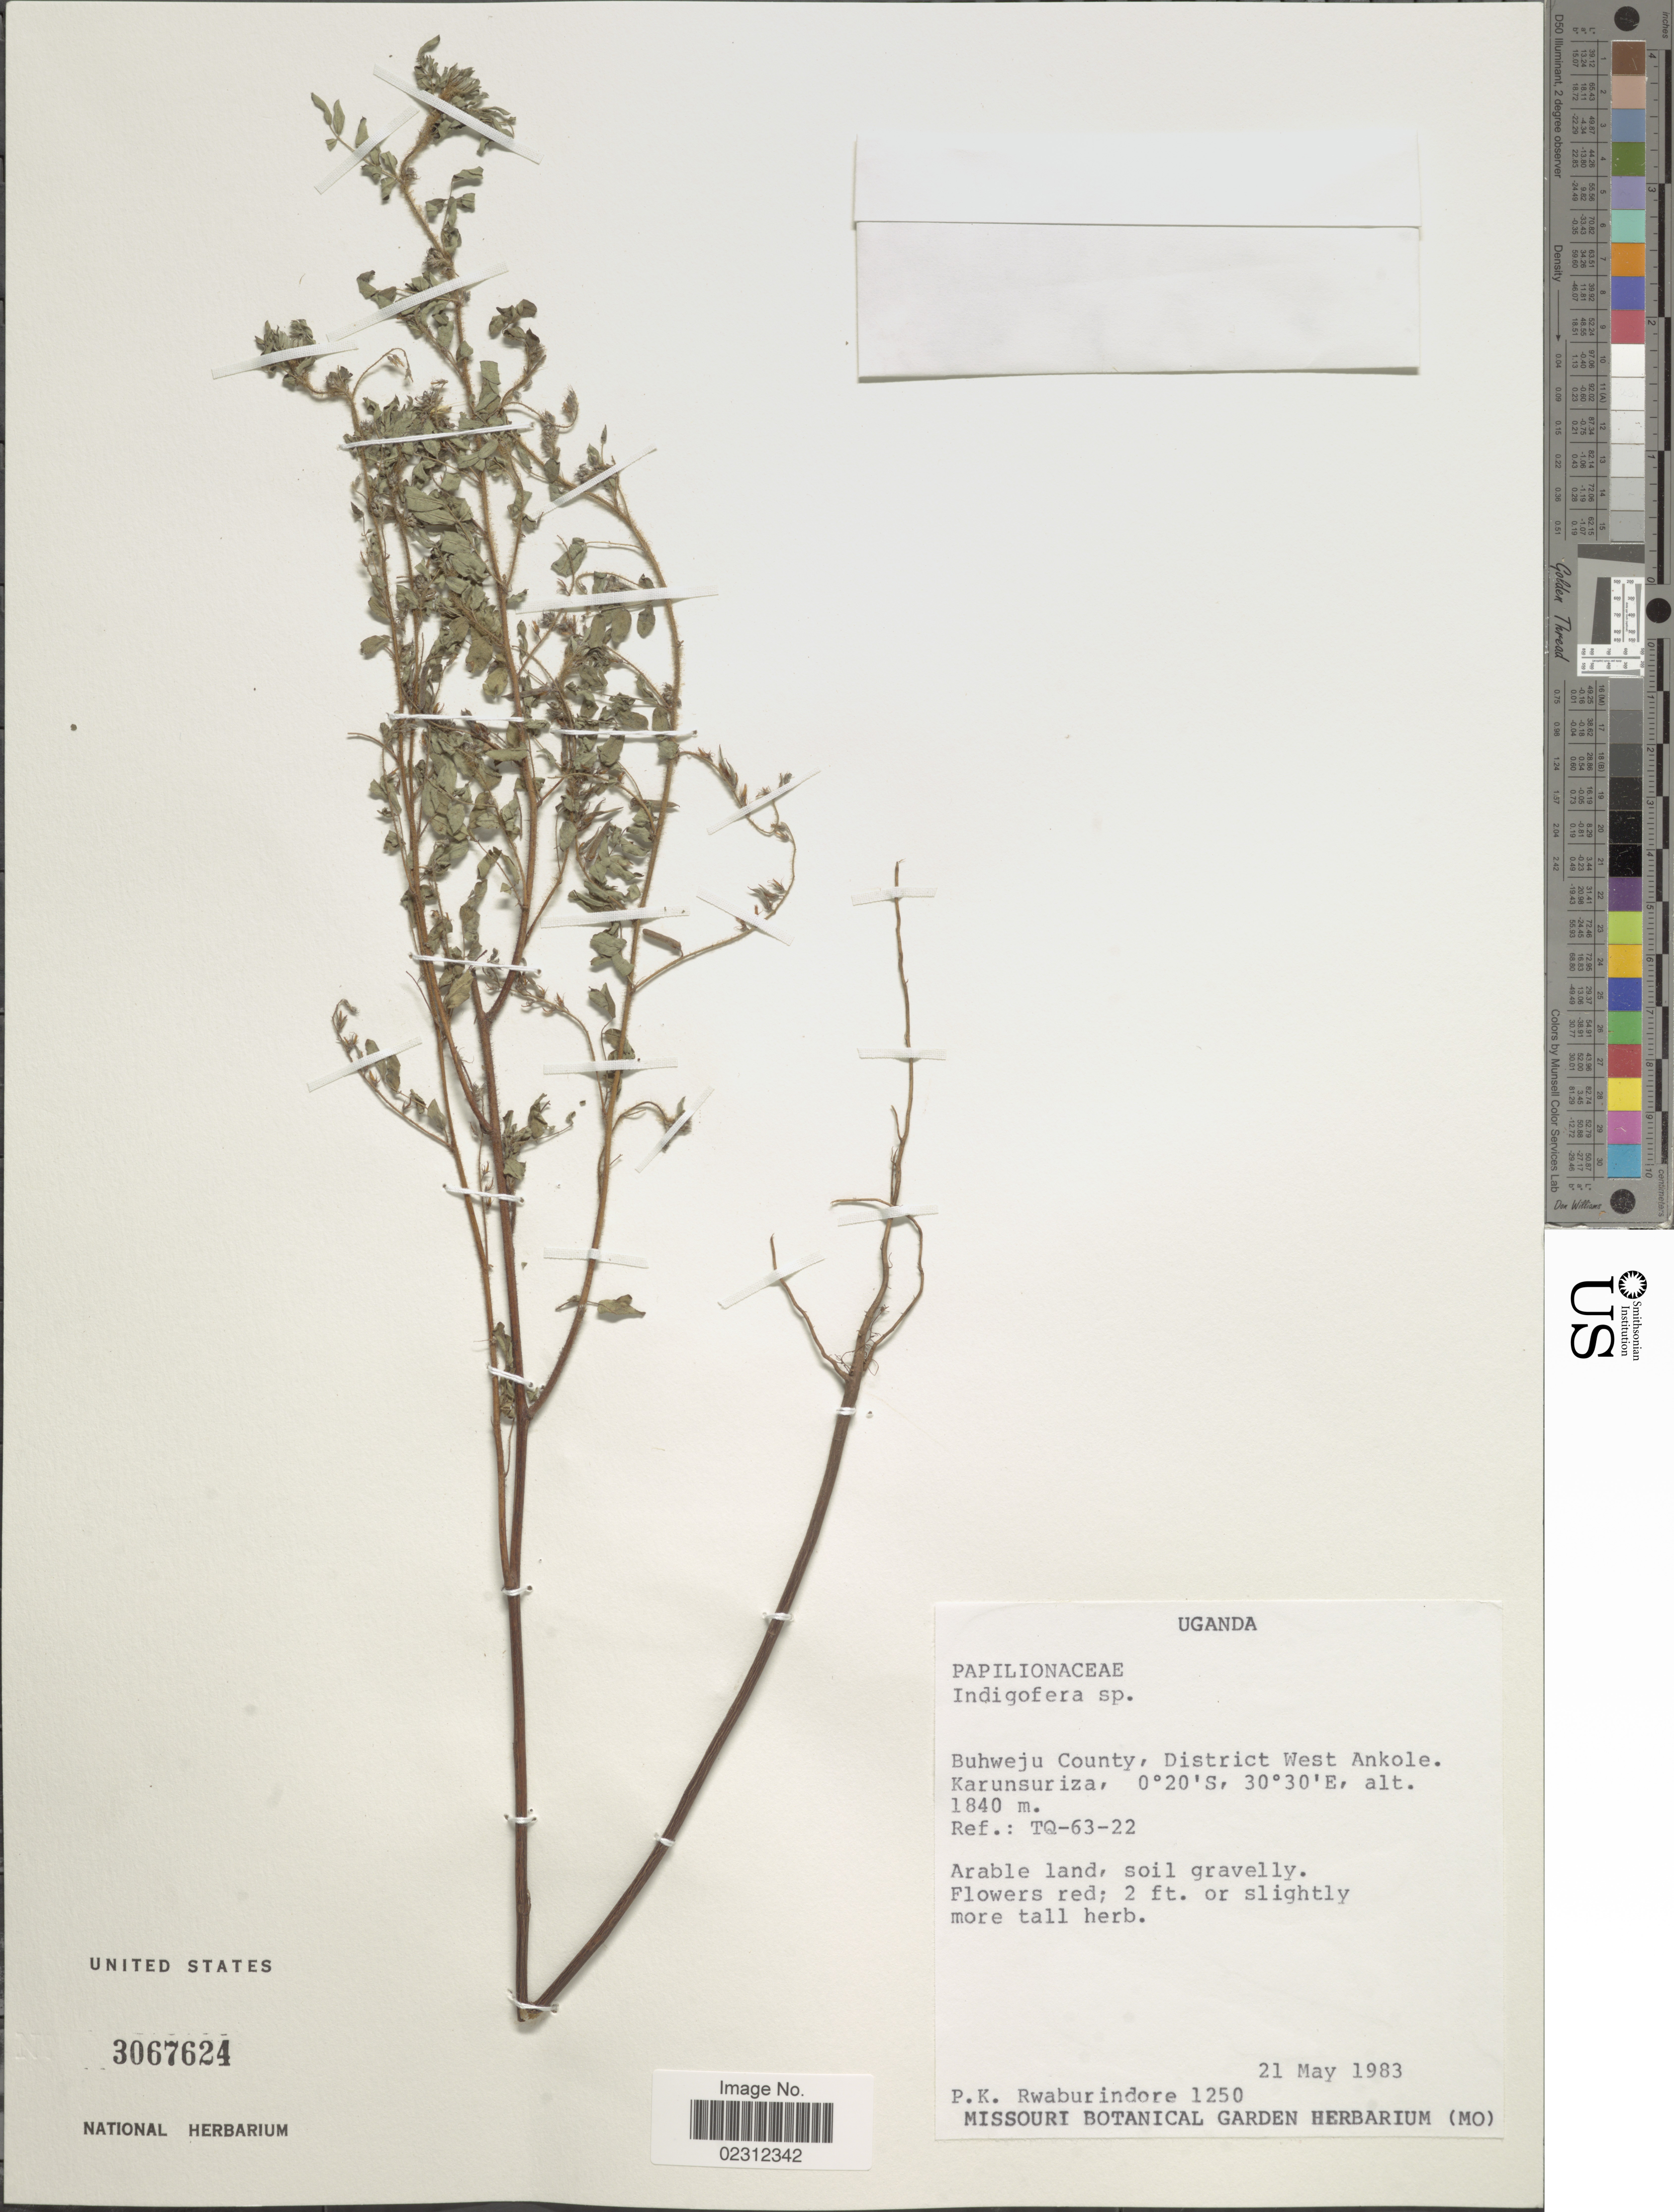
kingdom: Plantae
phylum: Tracheophyta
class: Magnoliopsida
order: Fabales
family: Fabaceae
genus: Indigofera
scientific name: Indigofera sp.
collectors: P. Rwaburindore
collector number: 1250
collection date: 1983-05-21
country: Uganda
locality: Behweju County, District West Ankole. Karunsuriza, Ref.: TQ-63-22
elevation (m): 1840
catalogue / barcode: US 3067624